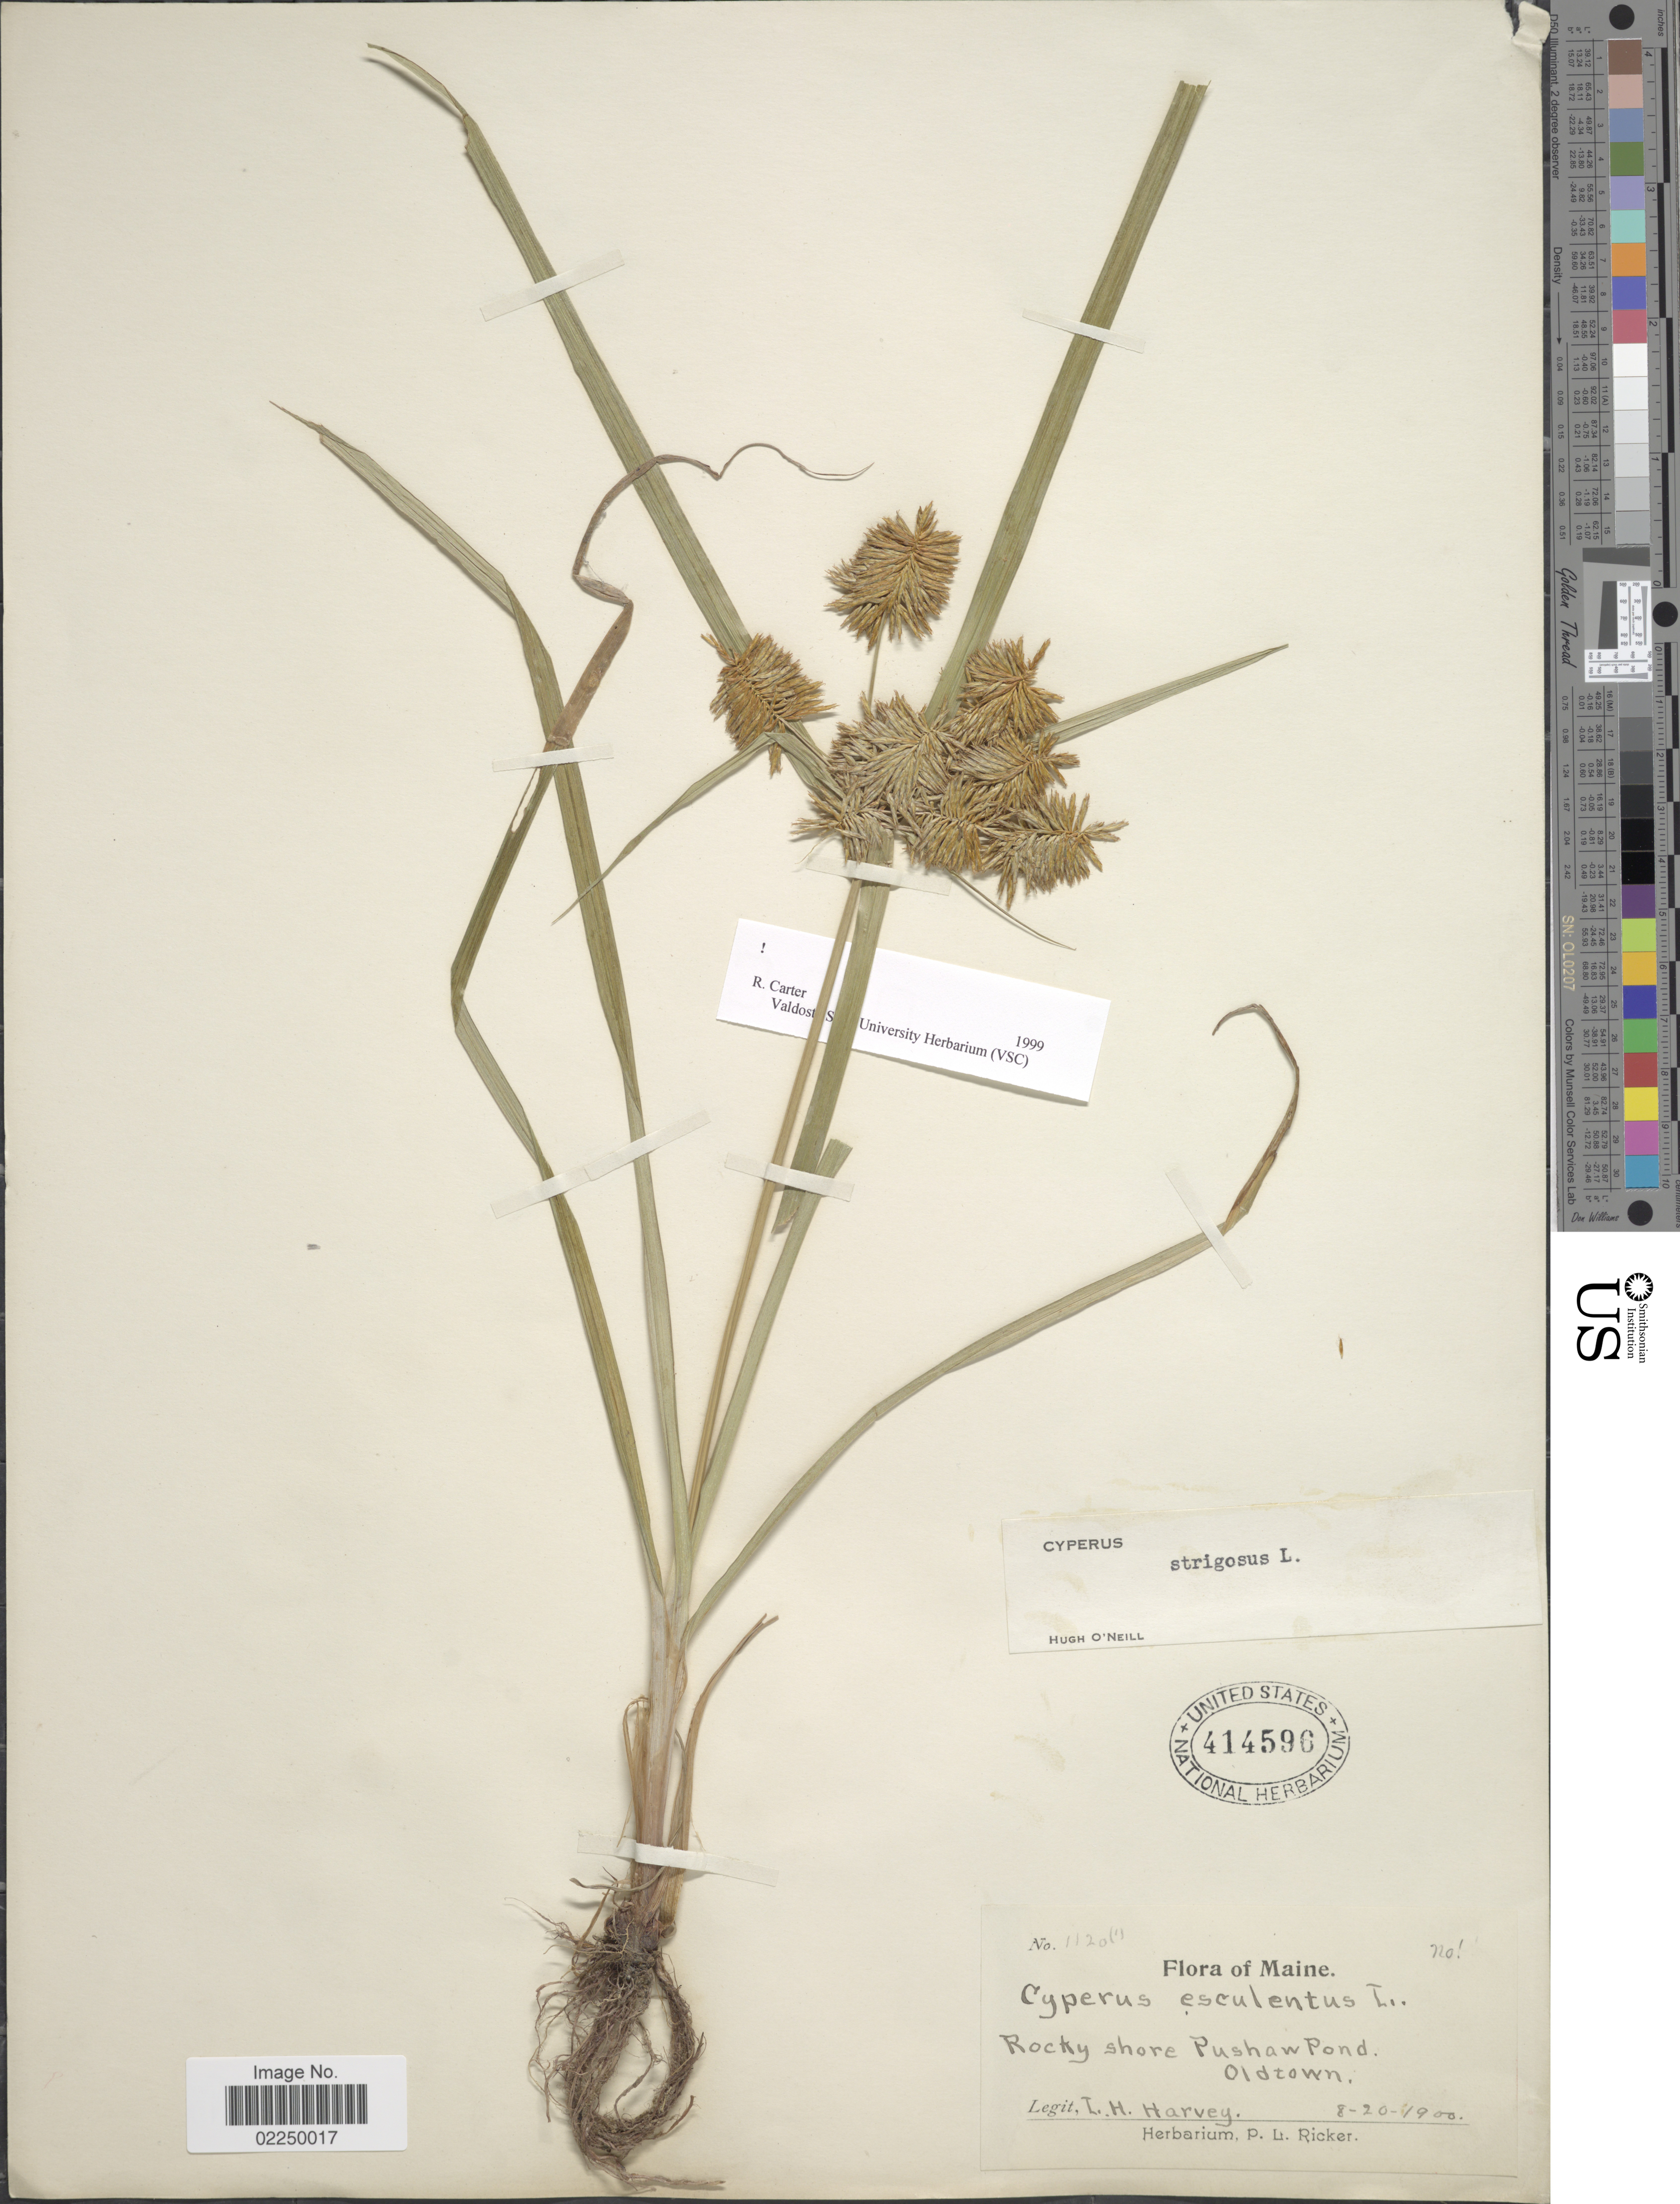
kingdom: Plantae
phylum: Tracheophyta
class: Liliopsida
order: Poales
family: Cyperaceae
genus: Cyperus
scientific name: Cyperus strigosus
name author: L.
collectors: L. H. Harvey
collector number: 1120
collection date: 1900-08-20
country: United States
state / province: Maine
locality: Rocky shore Pushaw Pond Oldtown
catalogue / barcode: US 414596